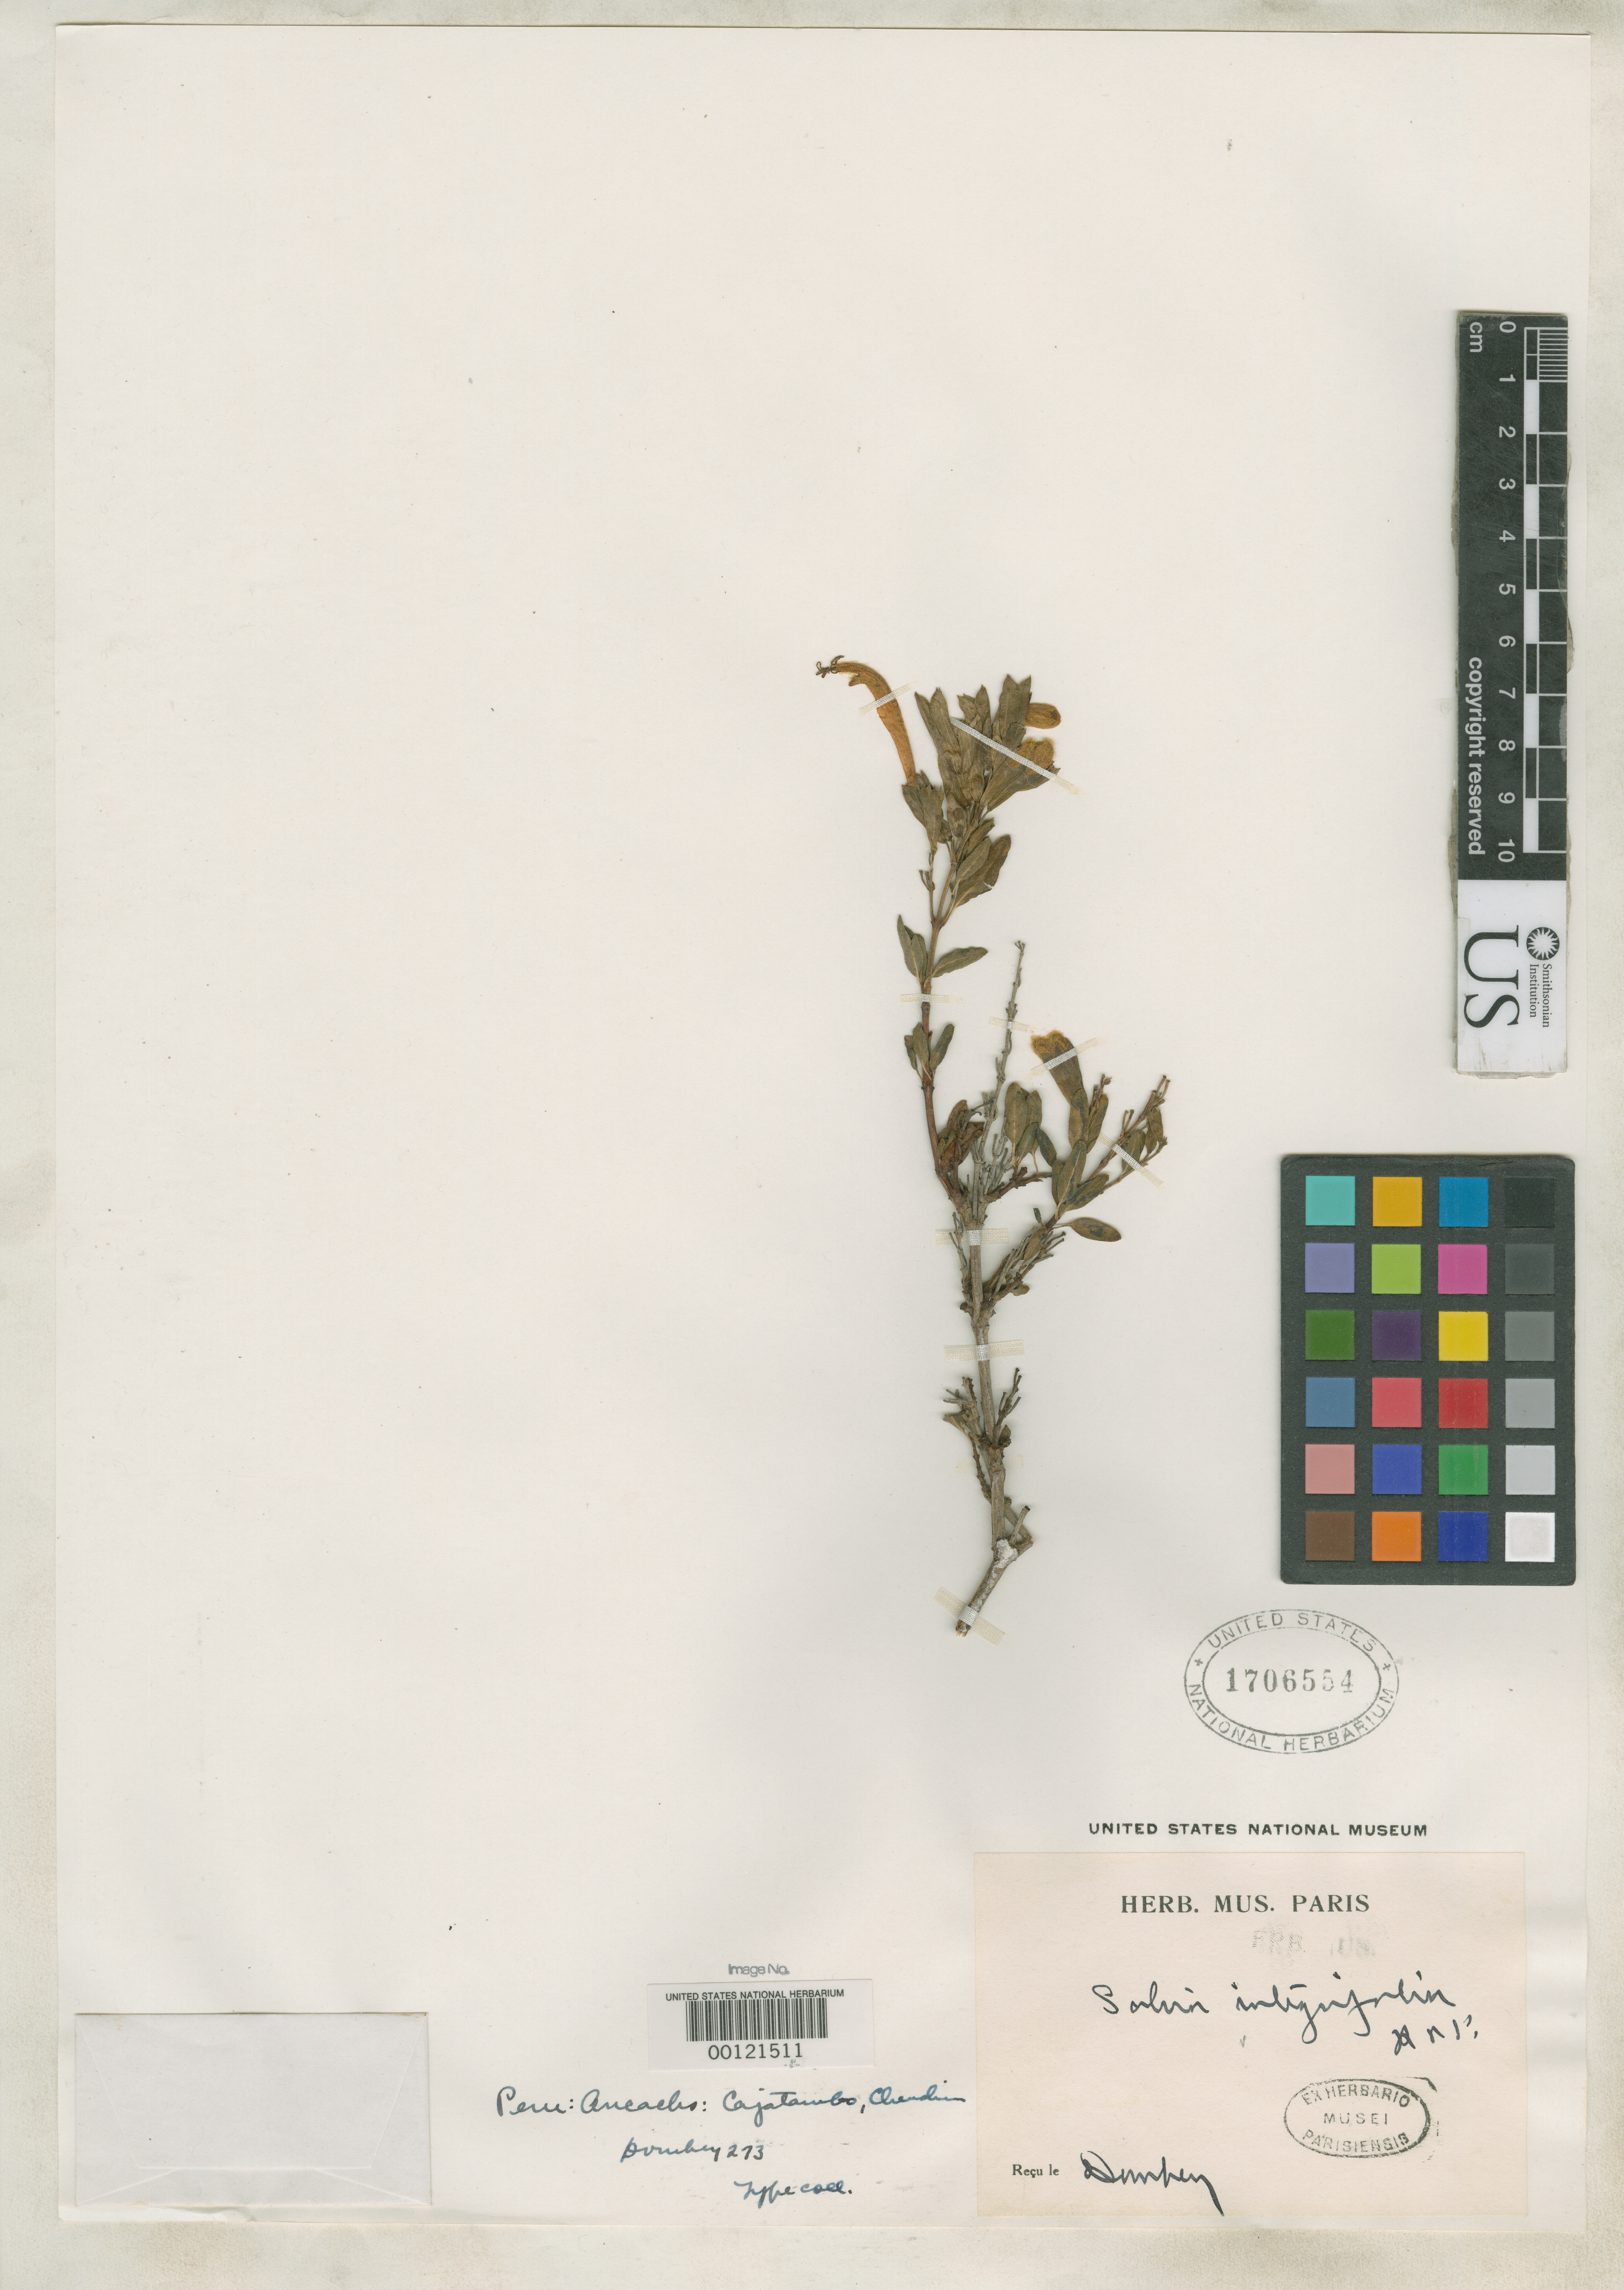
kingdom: Plantae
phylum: Tracheophyta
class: Magnoliopsida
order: Lamiales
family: Lamiaceae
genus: Salvia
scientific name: Salvia integrifolia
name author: Ruiz & Pav.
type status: Type Collection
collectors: J. Dombey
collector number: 273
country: Peru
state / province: San Martín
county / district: Mariscal Cáceres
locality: Rio Huallaga, margen Derecha del; Balsa Probana; dtto. Tocache Nuevo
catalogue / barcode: US 1706554